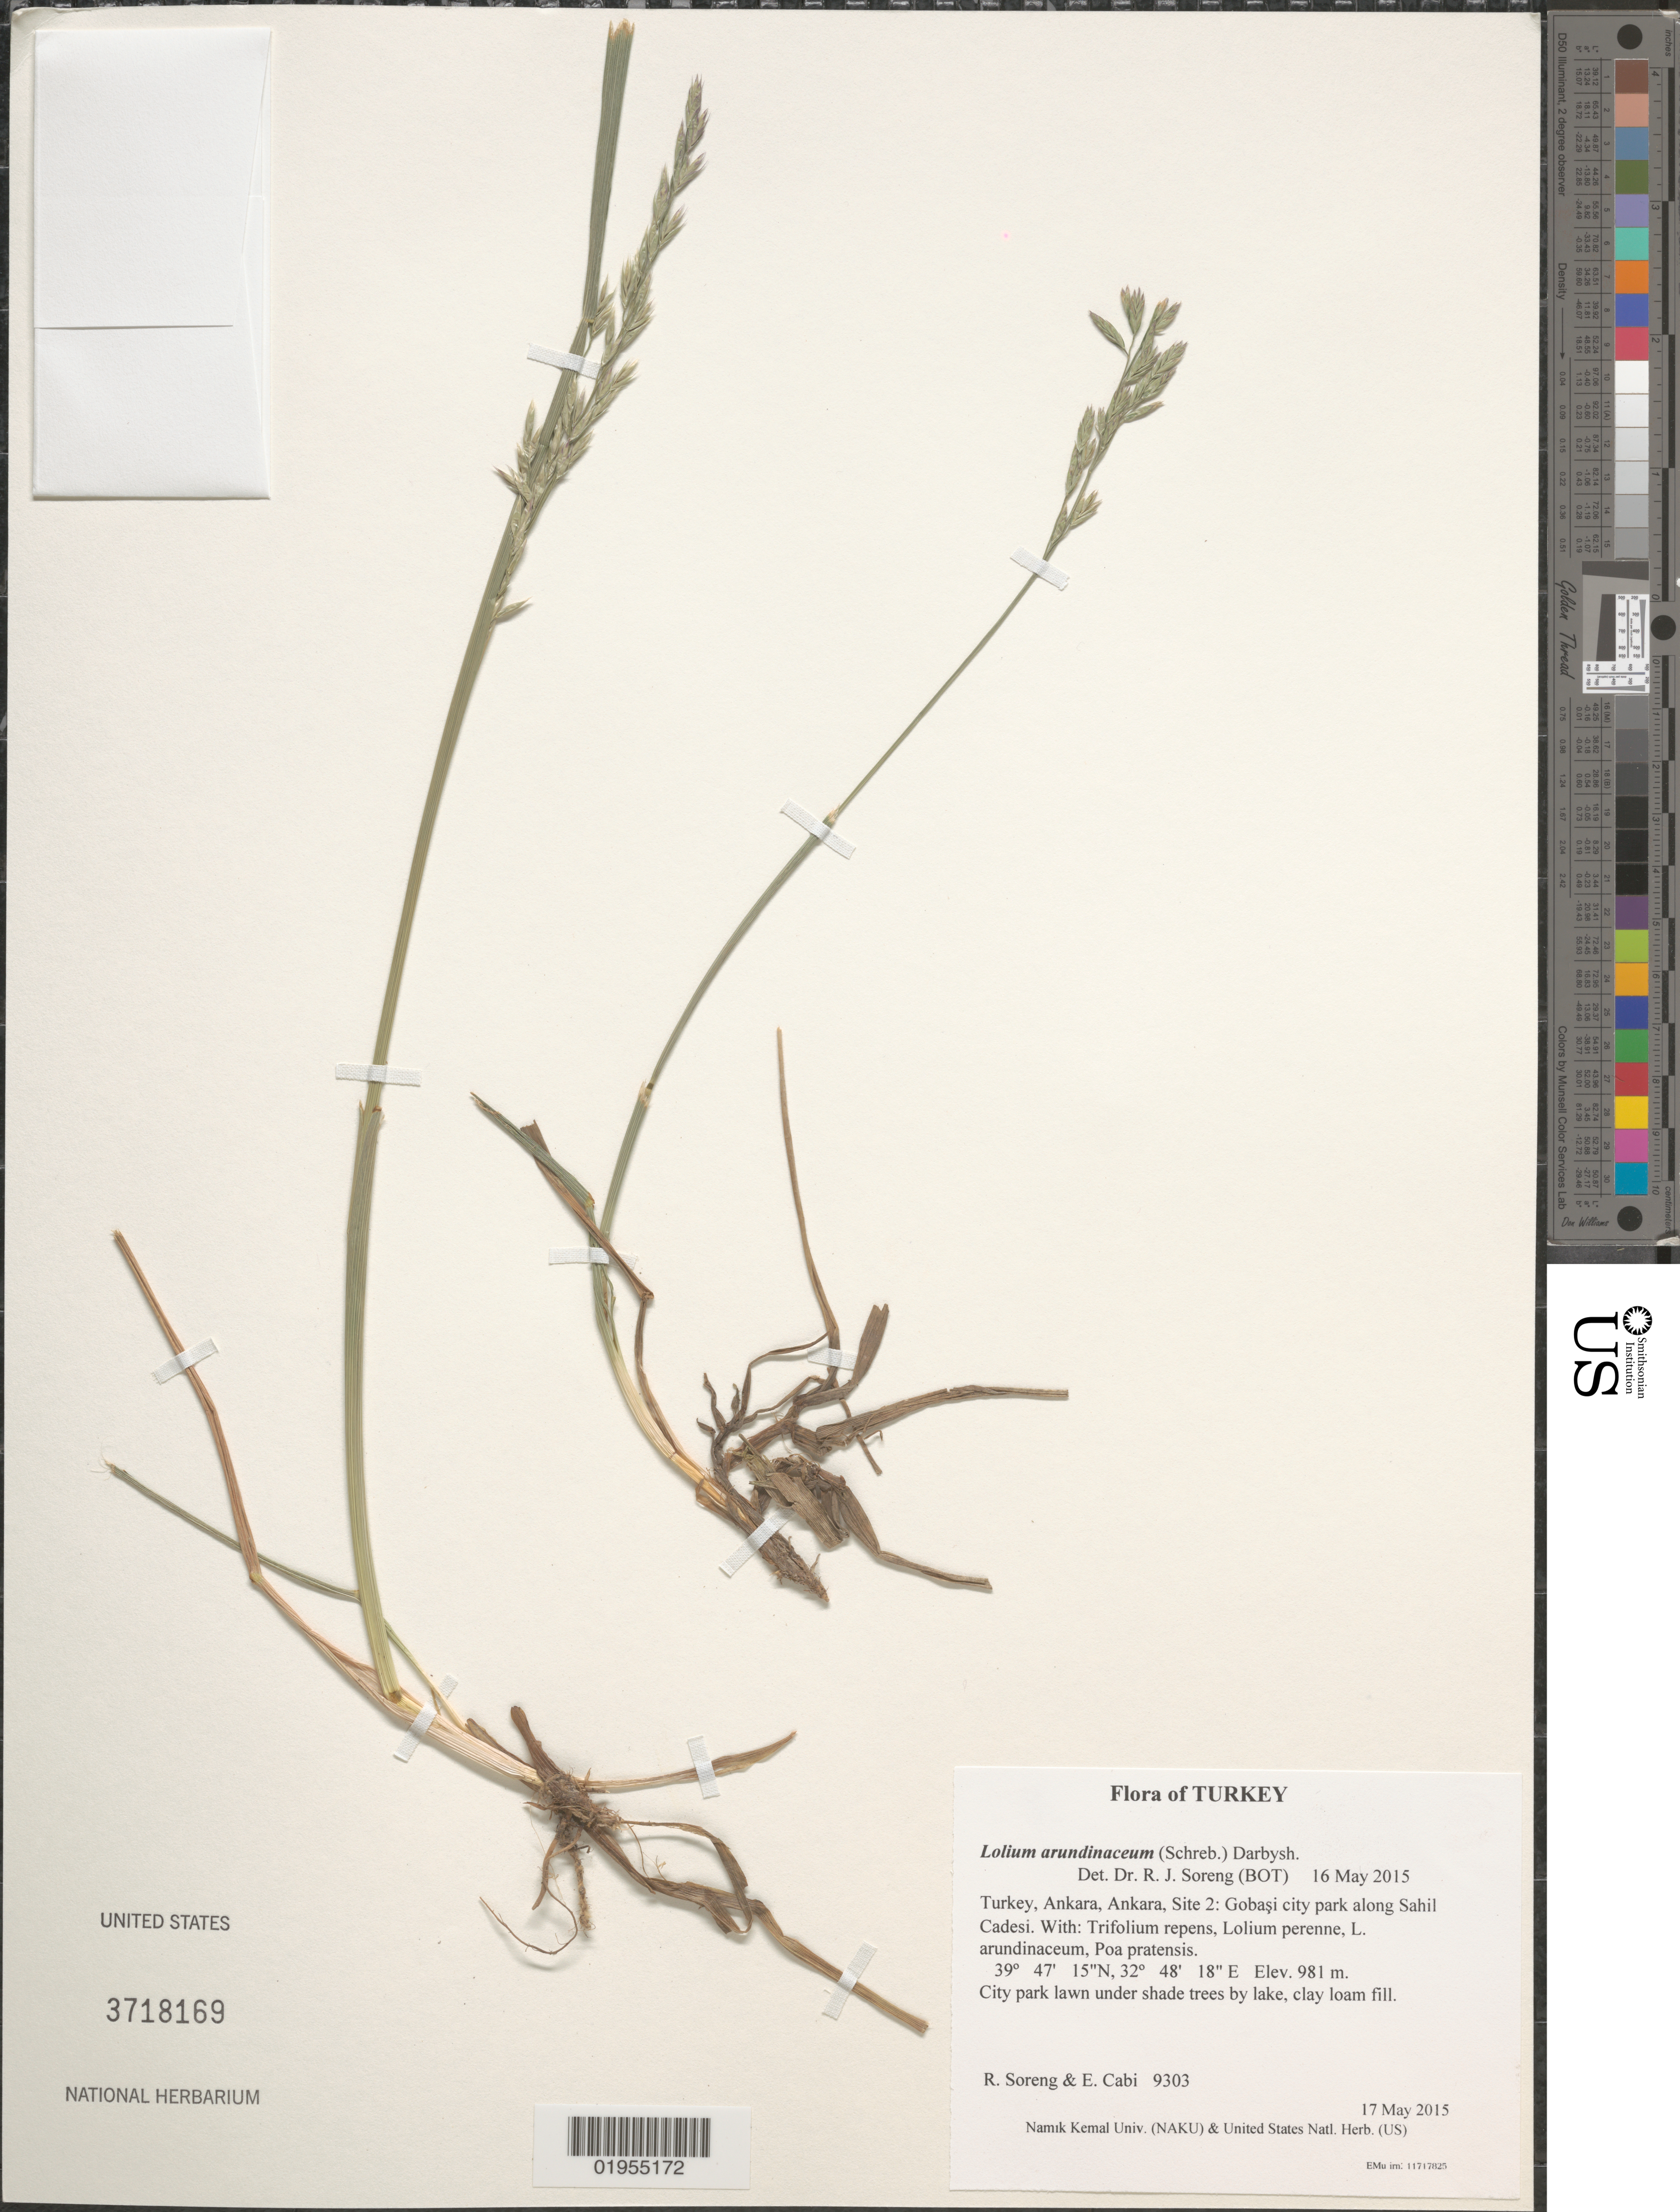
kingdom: Plantae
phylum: Tracheophyta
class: Liliopsida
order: Poales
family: Poaceae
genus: Lolium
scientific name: Lolium arundinaceum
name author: (Schreb.) Darbysh.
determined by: Soreng, Robert J., Research Associate (BOT), Smithsonian Institution - National Museum of Natural History (UNITED STATES)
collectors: R. J. Soreng & E. Cabi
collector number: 9303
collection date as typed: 2015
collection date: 2015-05-17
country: Turkey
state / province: Ankara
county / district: Ankara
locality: Site 2: Gobasi city park along Sahil Cadesi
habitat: City park lawn under shade trees by lake, clay loam fill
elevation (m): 981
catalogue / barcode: US 3718169